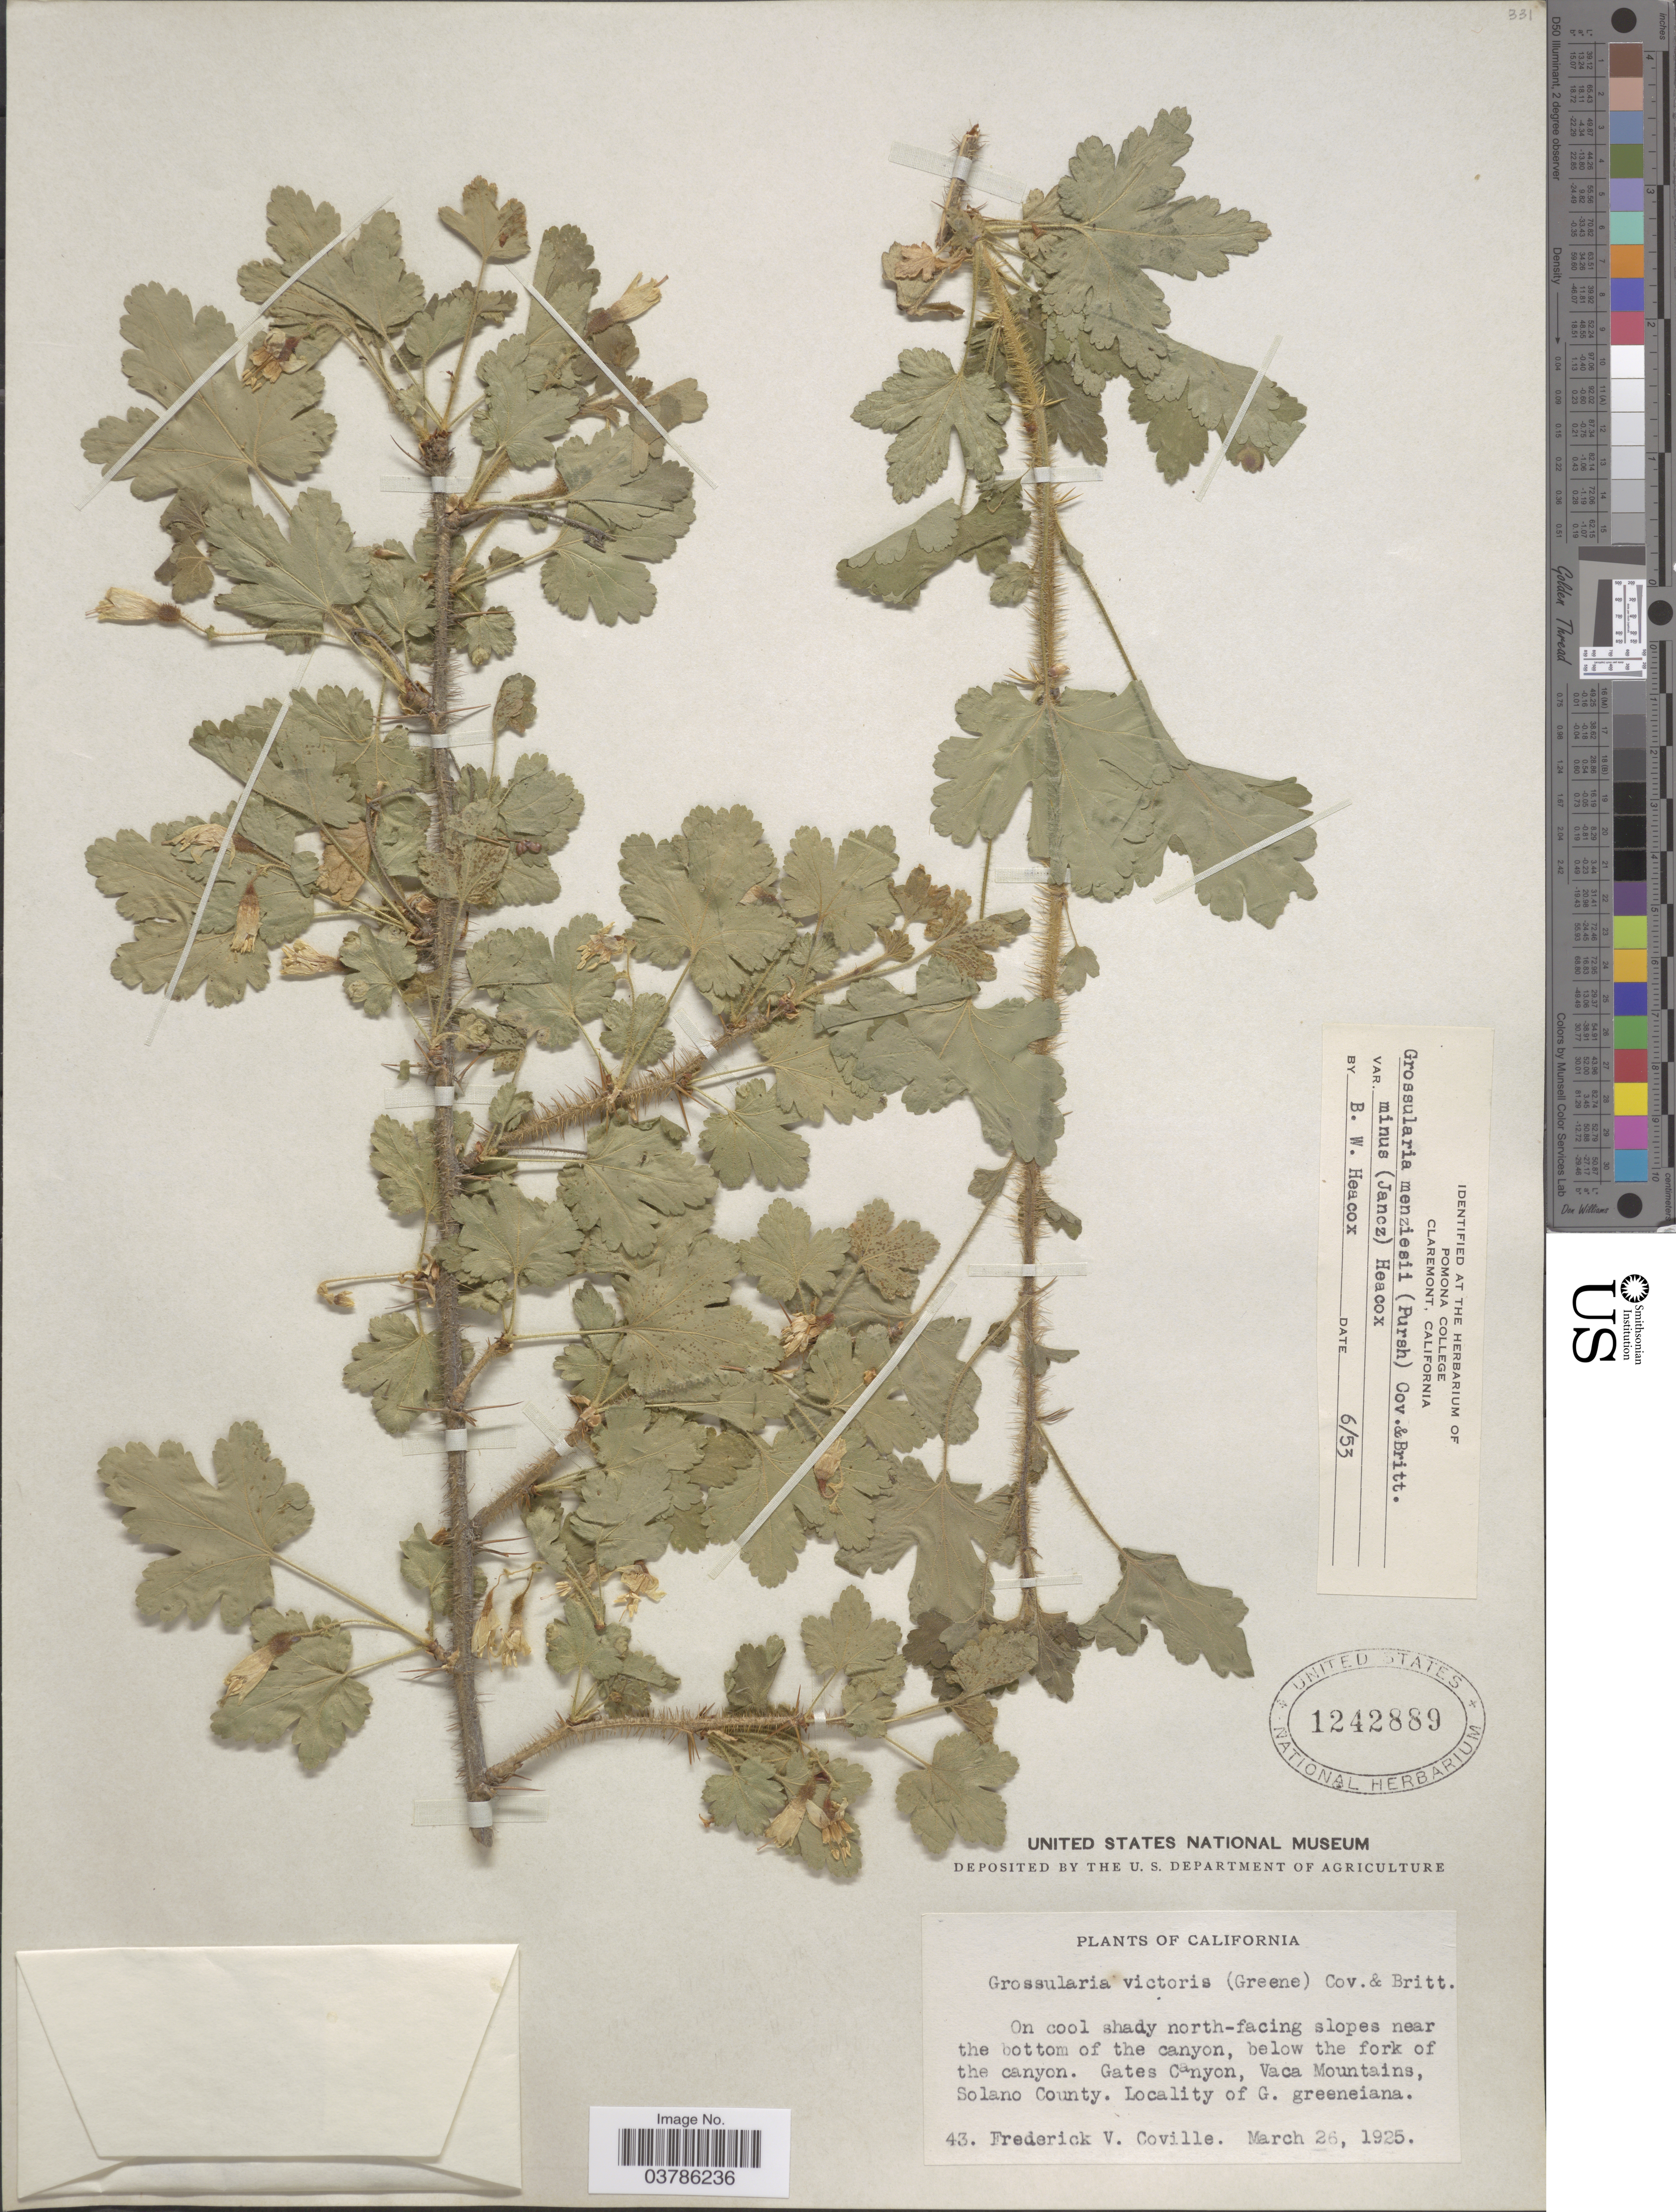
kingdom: Plantae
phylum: Tracheophyta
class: Magnoliopsida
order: Saxifragales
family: Grossulariaceae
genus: Ribes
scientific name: Ribes menziesii var. minus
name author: Jancz.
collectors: F. V. Coville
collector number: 43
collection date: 1925-03-26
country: United States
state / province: California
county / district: Solano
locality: Gates Canyon, Vaca Mountains, Solano County.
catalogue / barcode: US 1242889